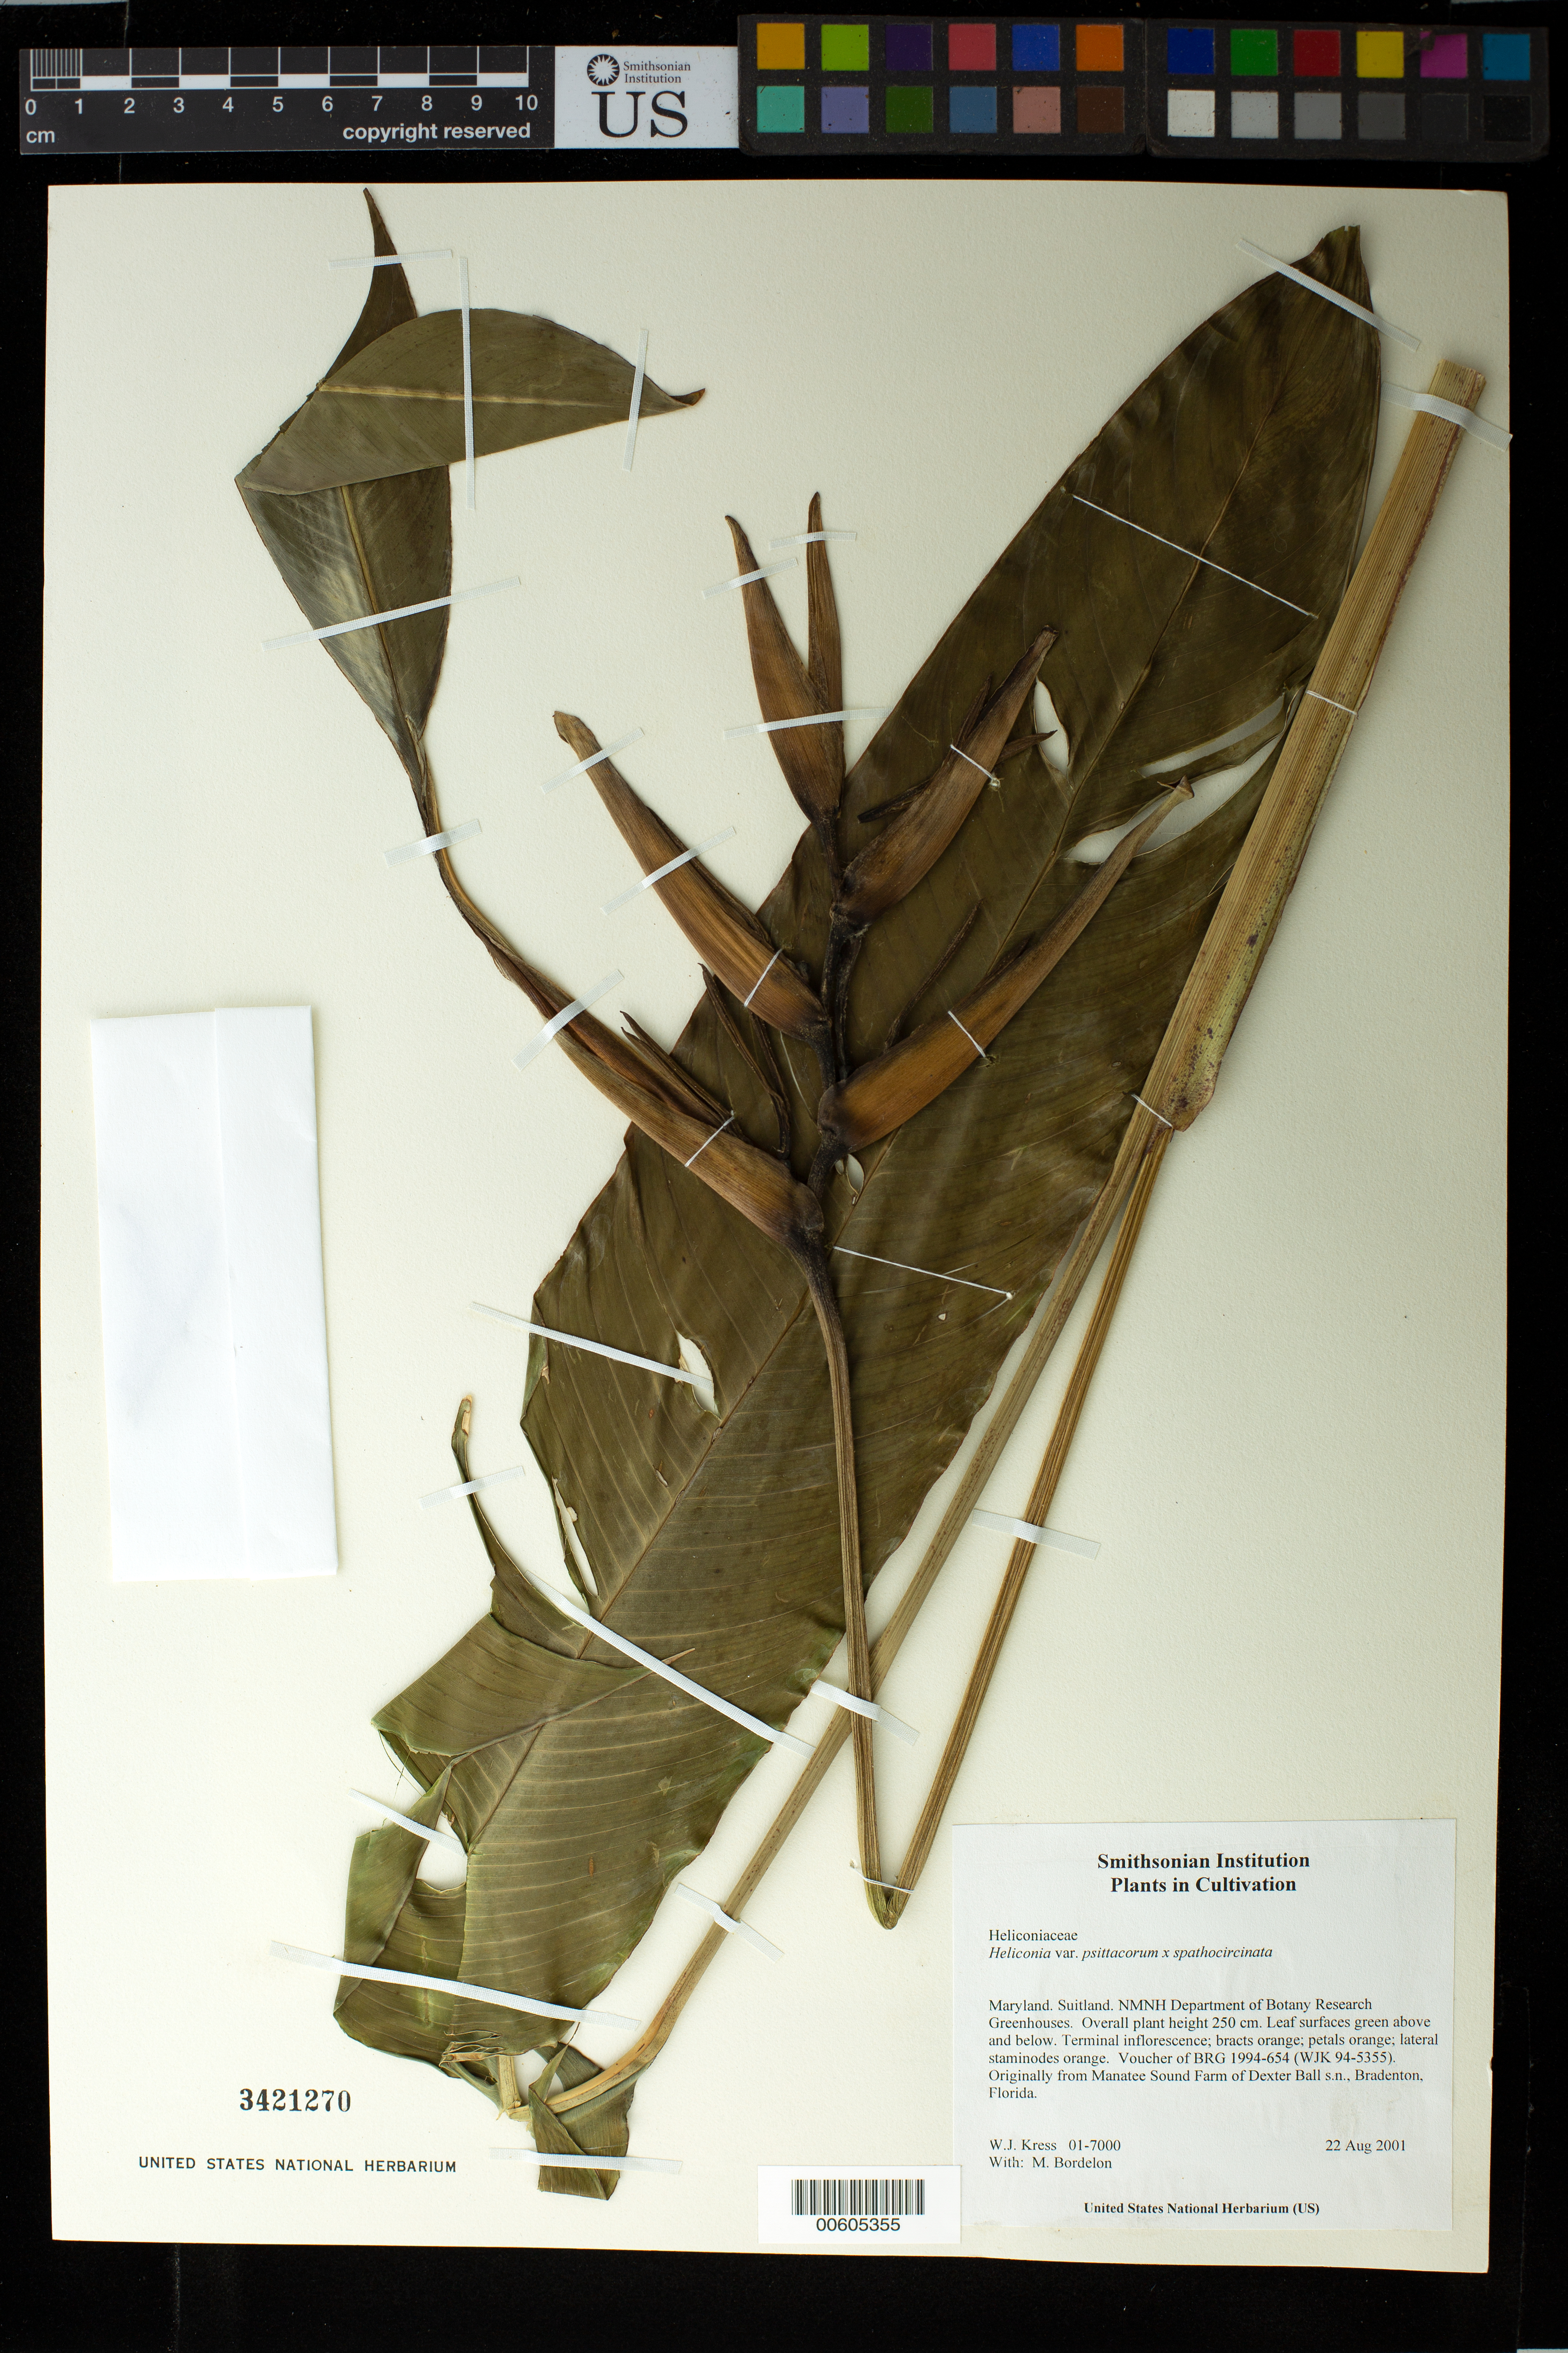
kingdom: Plantae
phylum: Tracheophyta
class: Liliopsida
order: Zingiberales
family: Heliconiaceae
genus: Heliconia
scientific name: Heliconia psittacorum x H. spathocircinata Aristeg.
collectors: W. J. Kress & M. Bordelon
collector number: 01-7000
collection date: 2001-08-22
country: United States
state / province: Maryland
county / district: Prince George's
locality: NMNH Botany Research Greenhouses. Suitland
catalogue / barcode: US 3421270